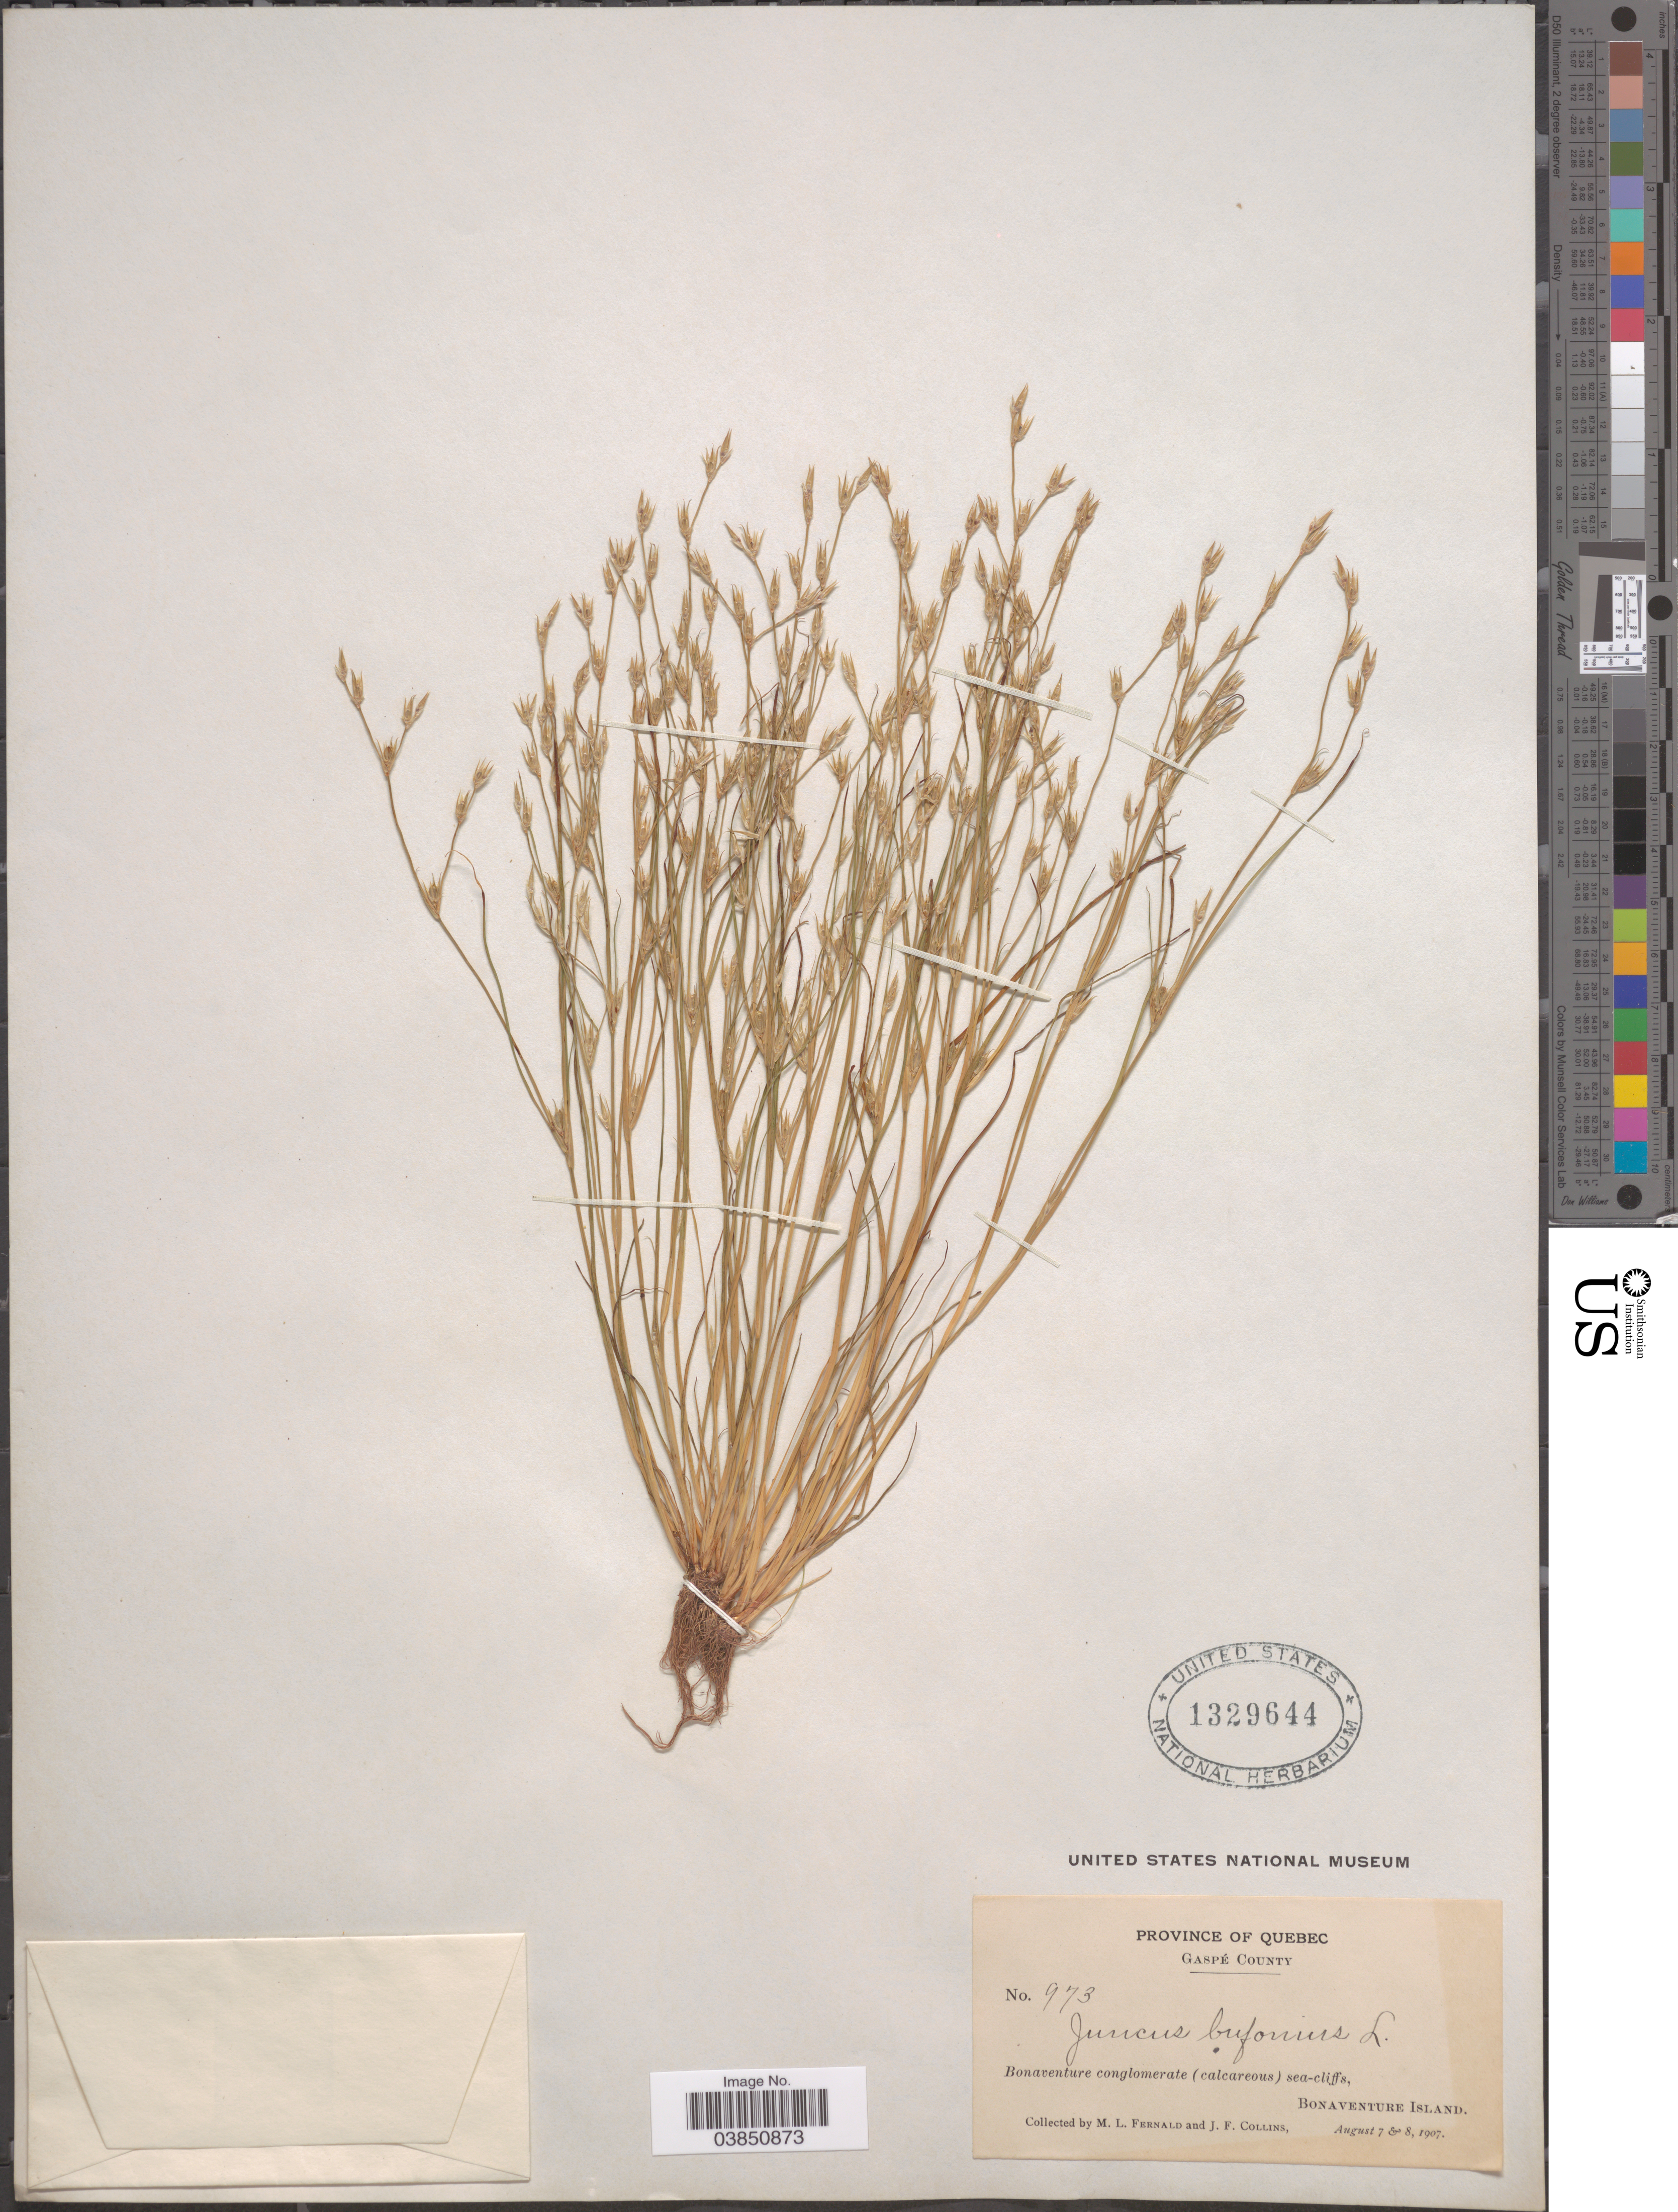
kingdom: Plantae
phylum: Tracheophyta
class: Liliopsida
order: Poales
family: Juncaceae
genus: Juncus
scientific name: Juncus bufonius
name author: L.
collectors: M. L. Fernald & J. Collins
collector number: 973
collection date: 1907-08-07/1907-08-08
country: Canada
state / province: Quebec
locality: Gaspé County. Bonaventure Island.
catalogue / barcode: US 1329644